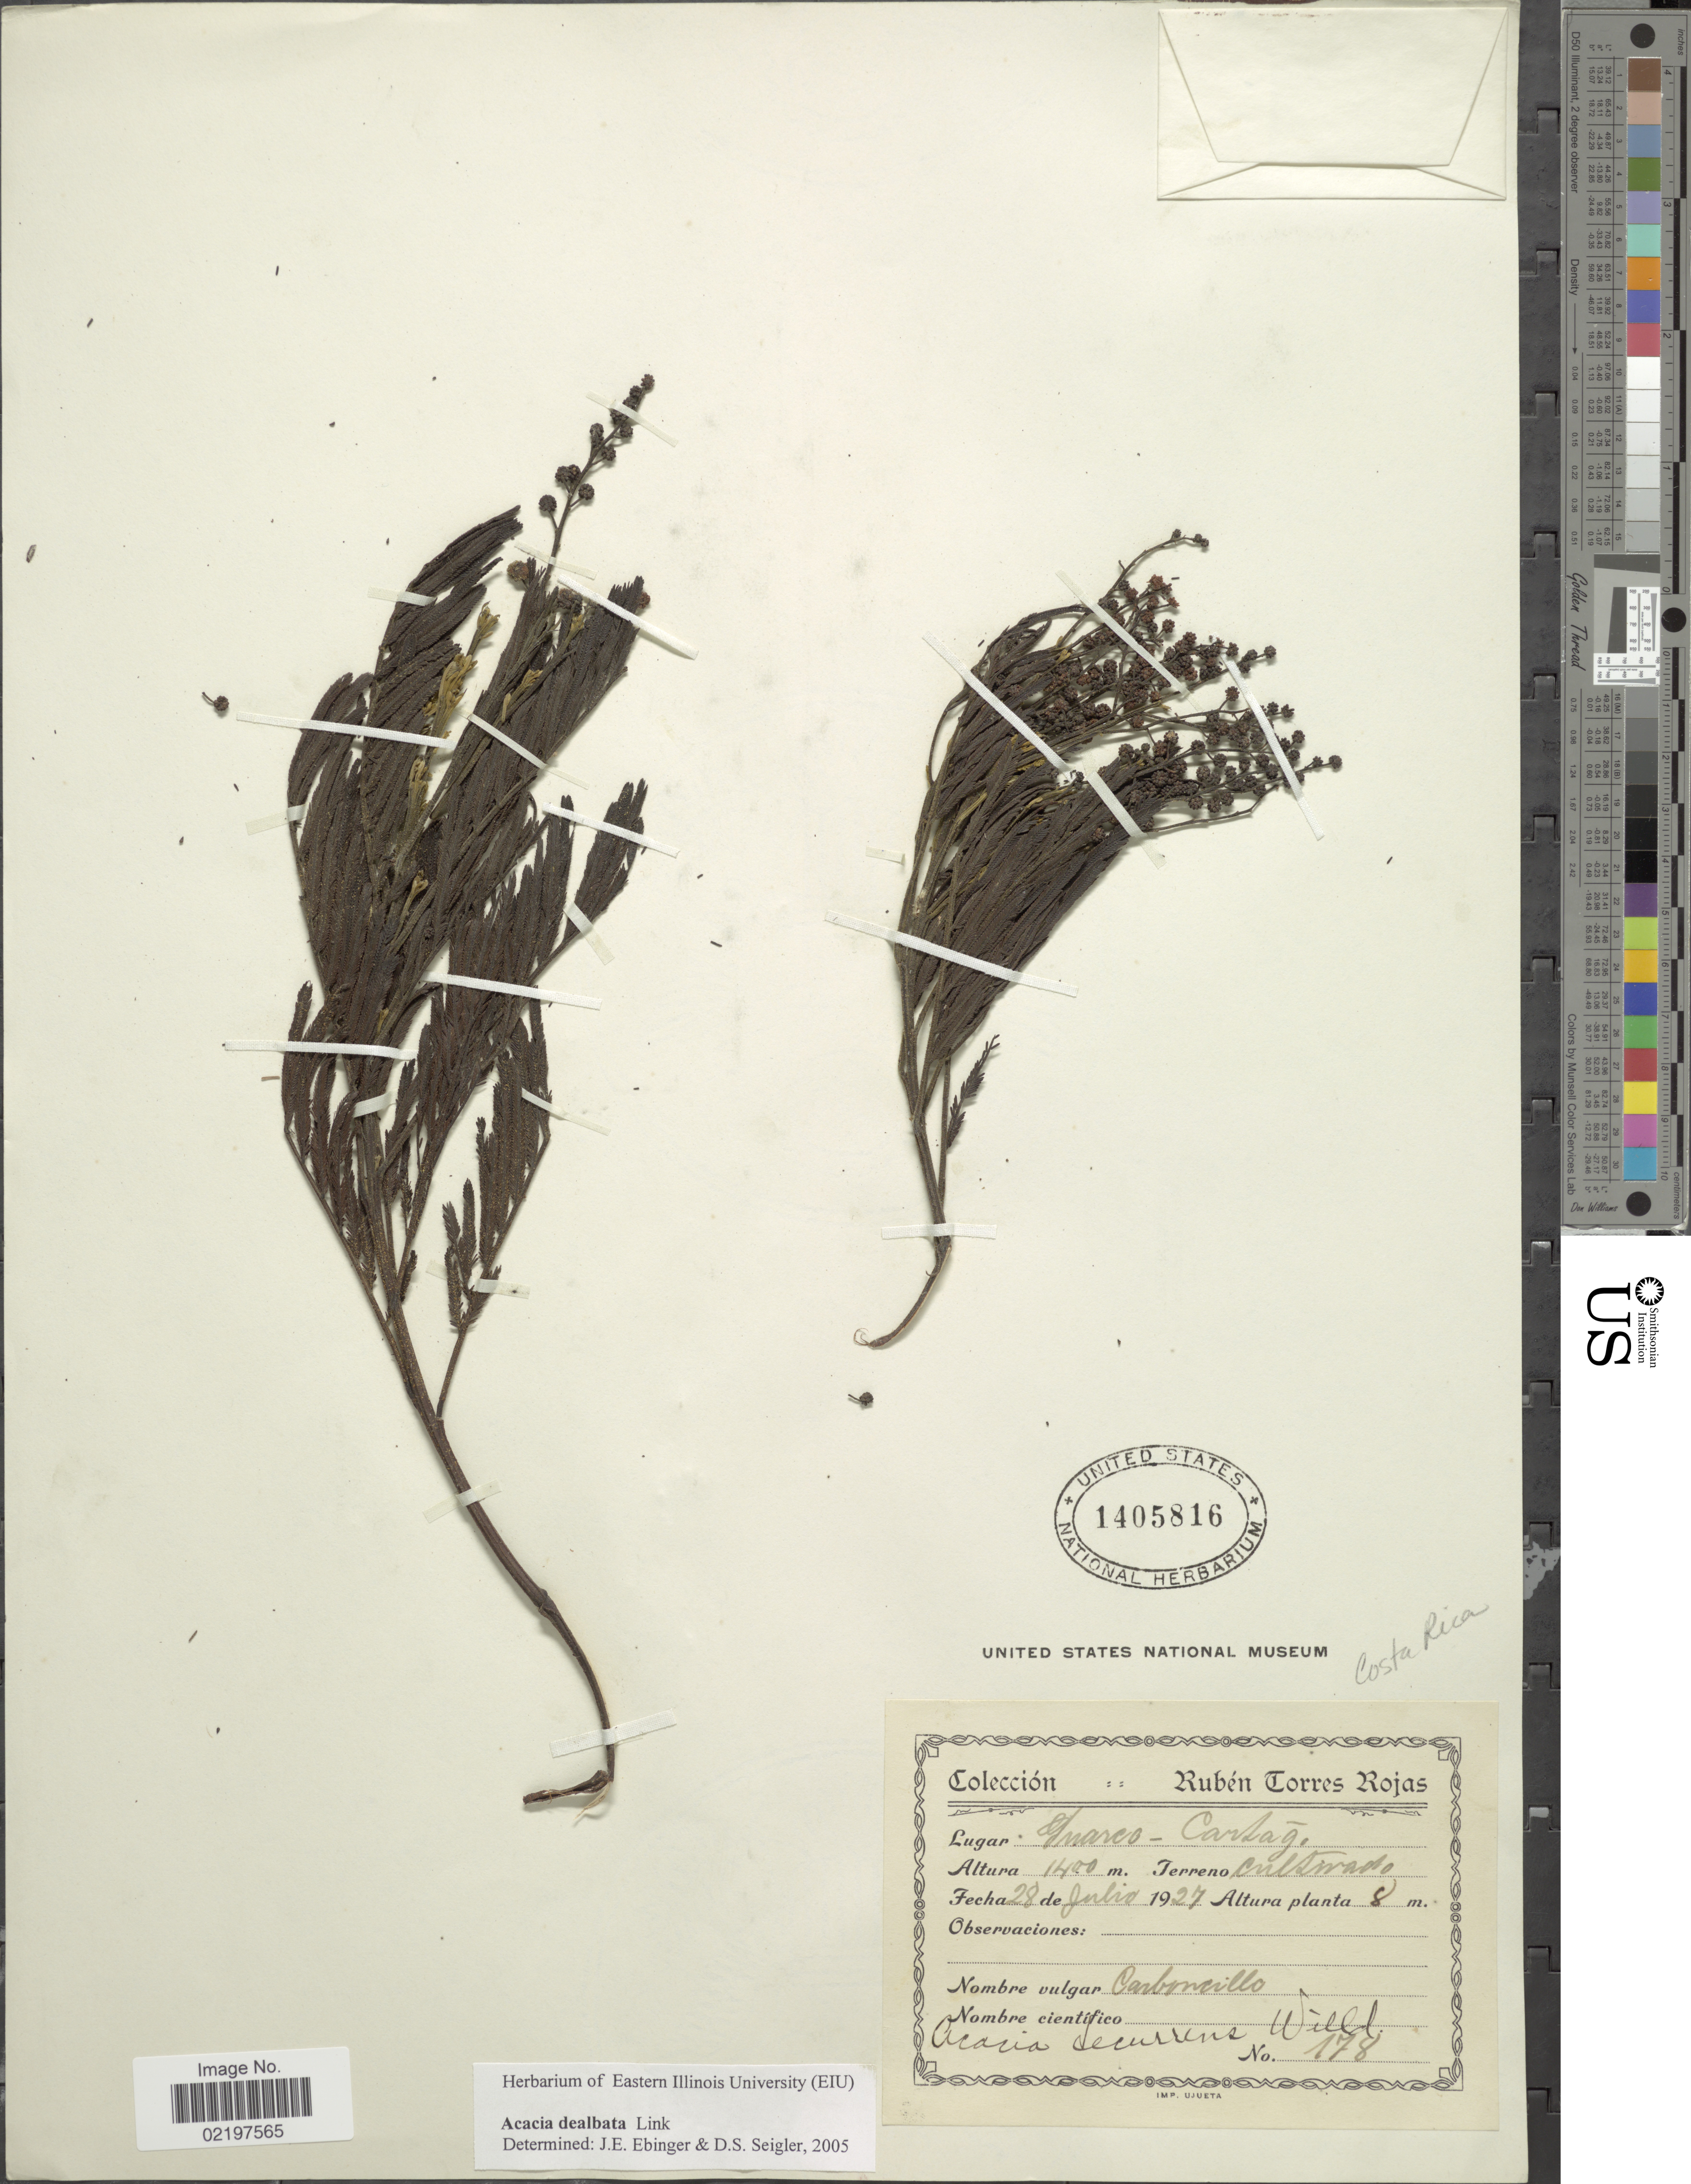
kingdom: Plantae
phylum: Tracheophyta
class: Magnoliopsida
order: Fabales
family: Fabaceae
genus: Acacia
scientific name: Acacia dealbata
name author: Link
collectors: R. Torres Rojas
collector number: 178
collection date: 1927-07-28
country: Costa Rica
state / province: Cartago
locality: Guarco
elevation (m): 1400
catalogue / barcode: US 1405816